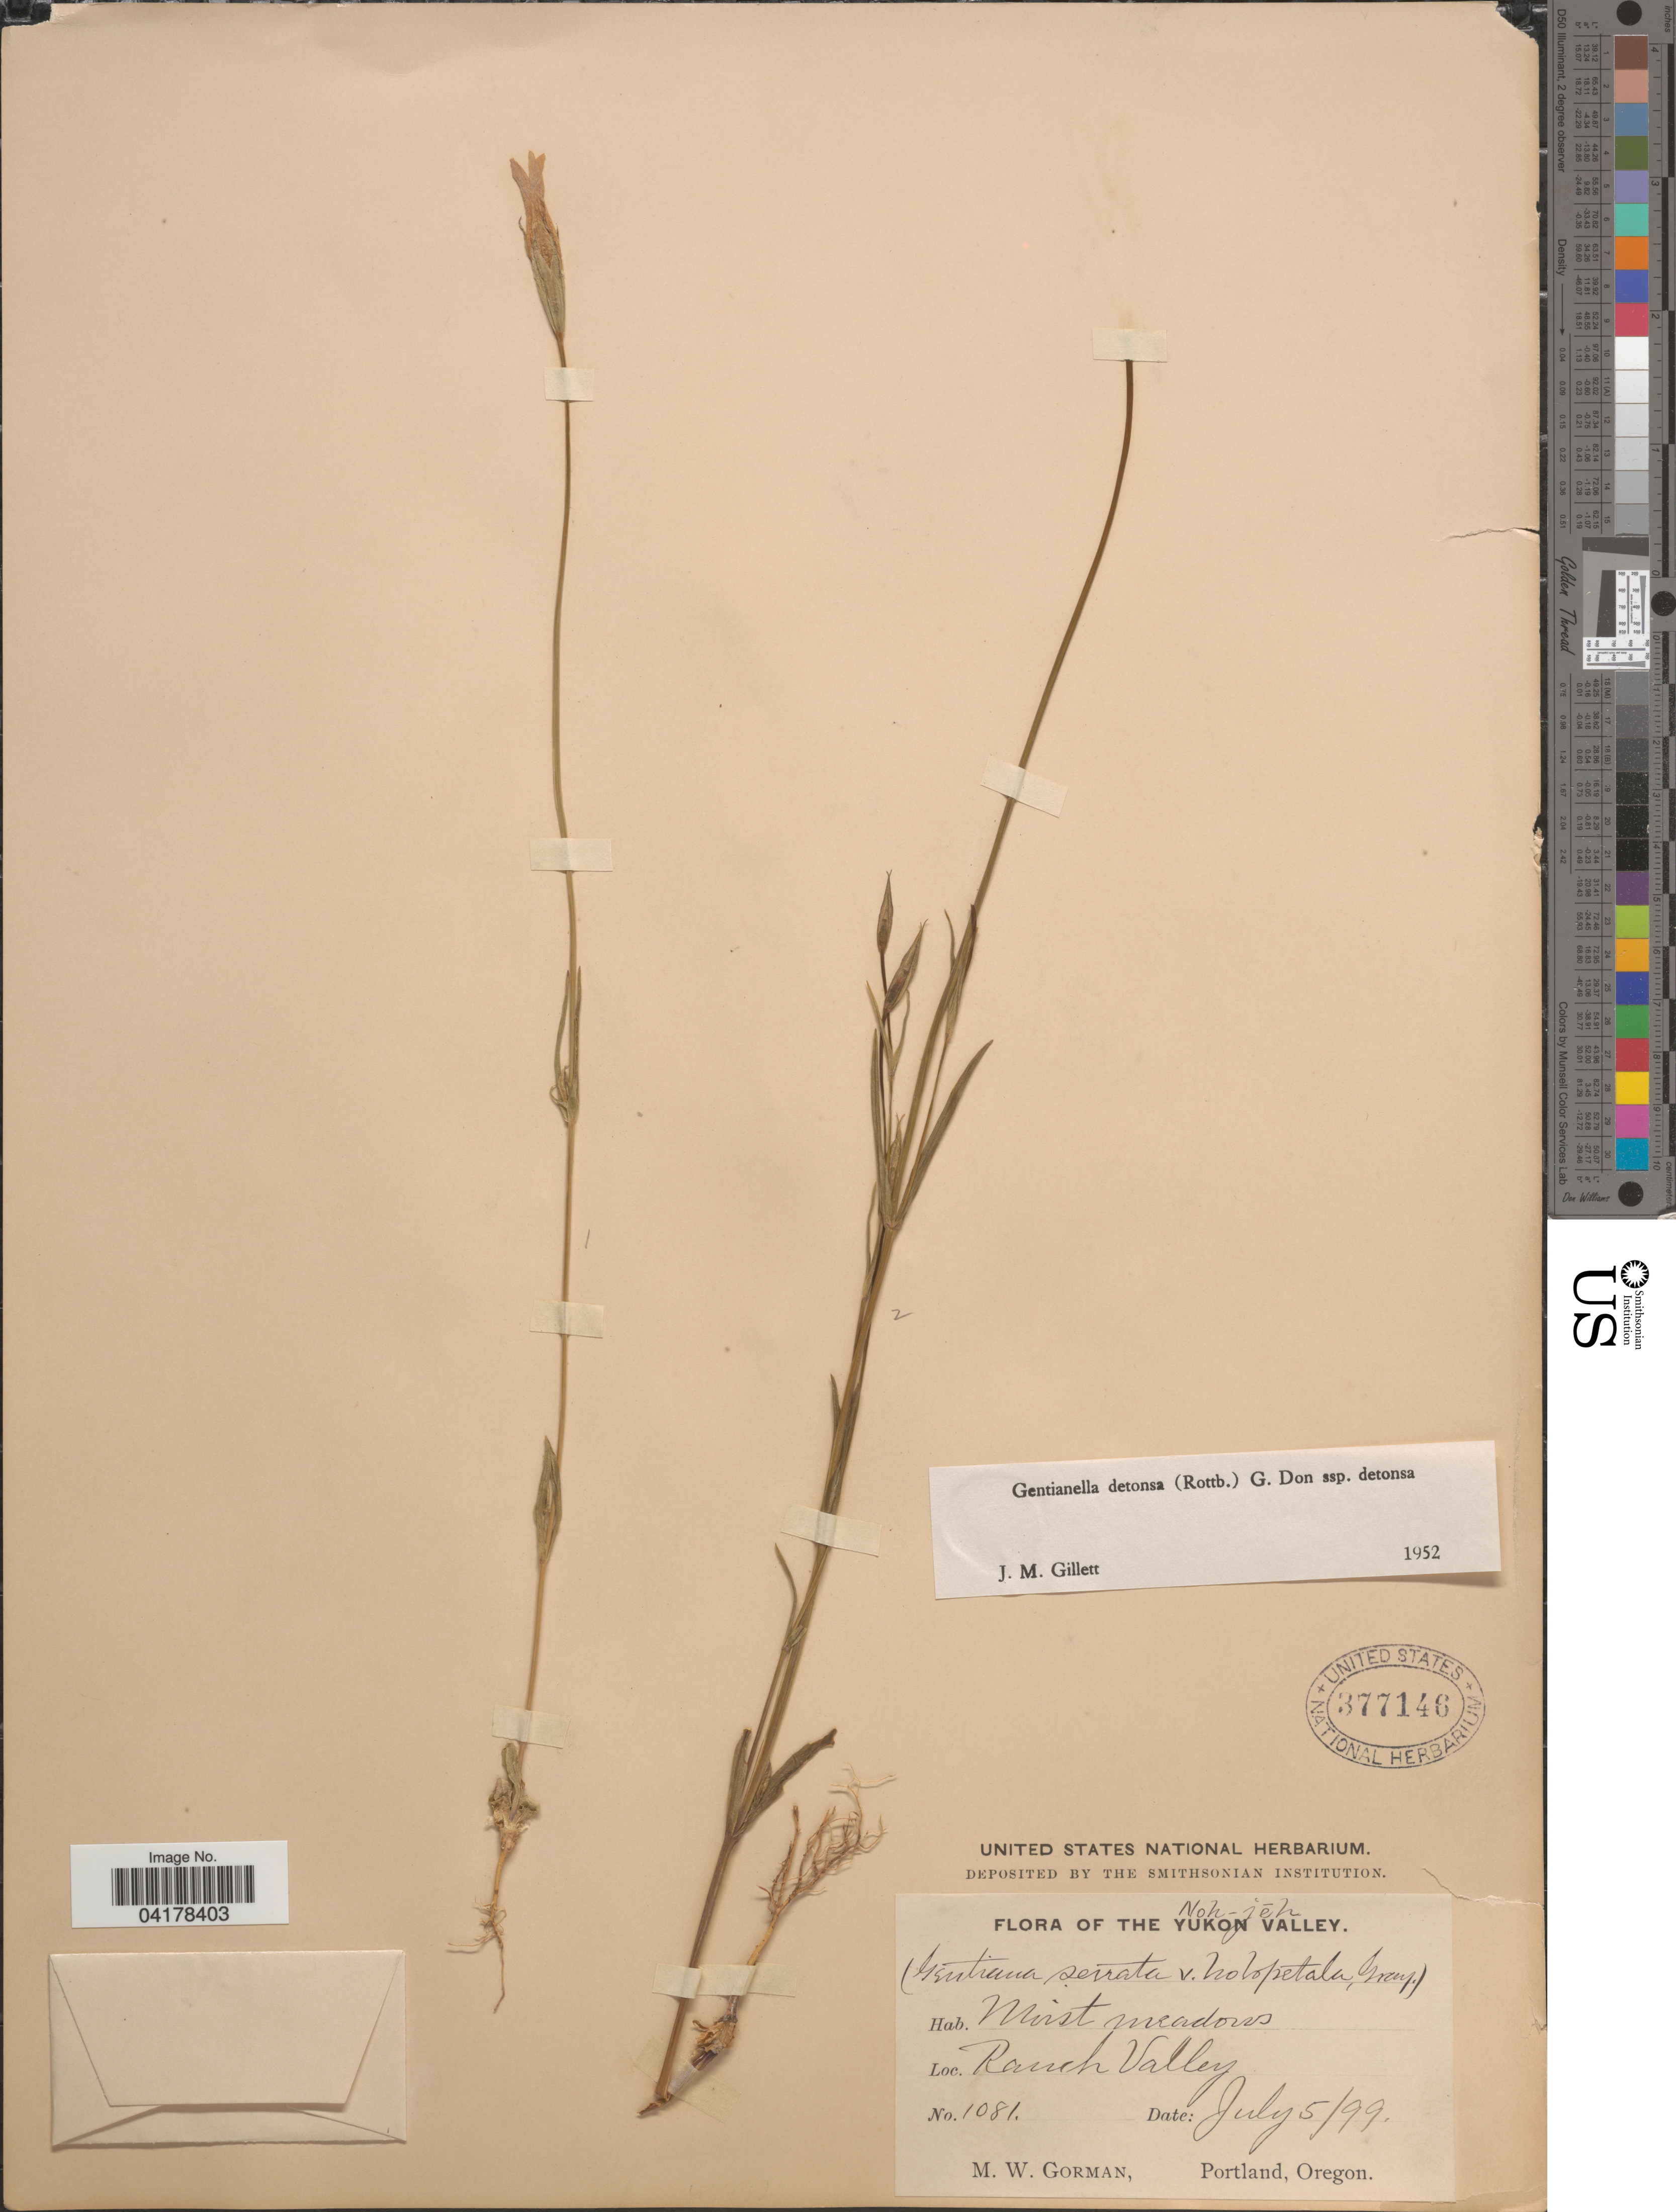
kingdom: Plantae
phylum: Tracheophyta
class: Magnoliopsida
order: Gentianales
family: Gentianaceae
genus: Gentianella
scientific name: Gentianella detonsa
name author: (Rottb.) G. Don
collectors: M. W. Gorman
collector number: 1081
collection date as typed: Transcribed d/m/y: 5/7/99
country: United States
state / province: Oregon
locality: The Yukon Valley. Ranch Valley.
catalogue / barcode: US 377146